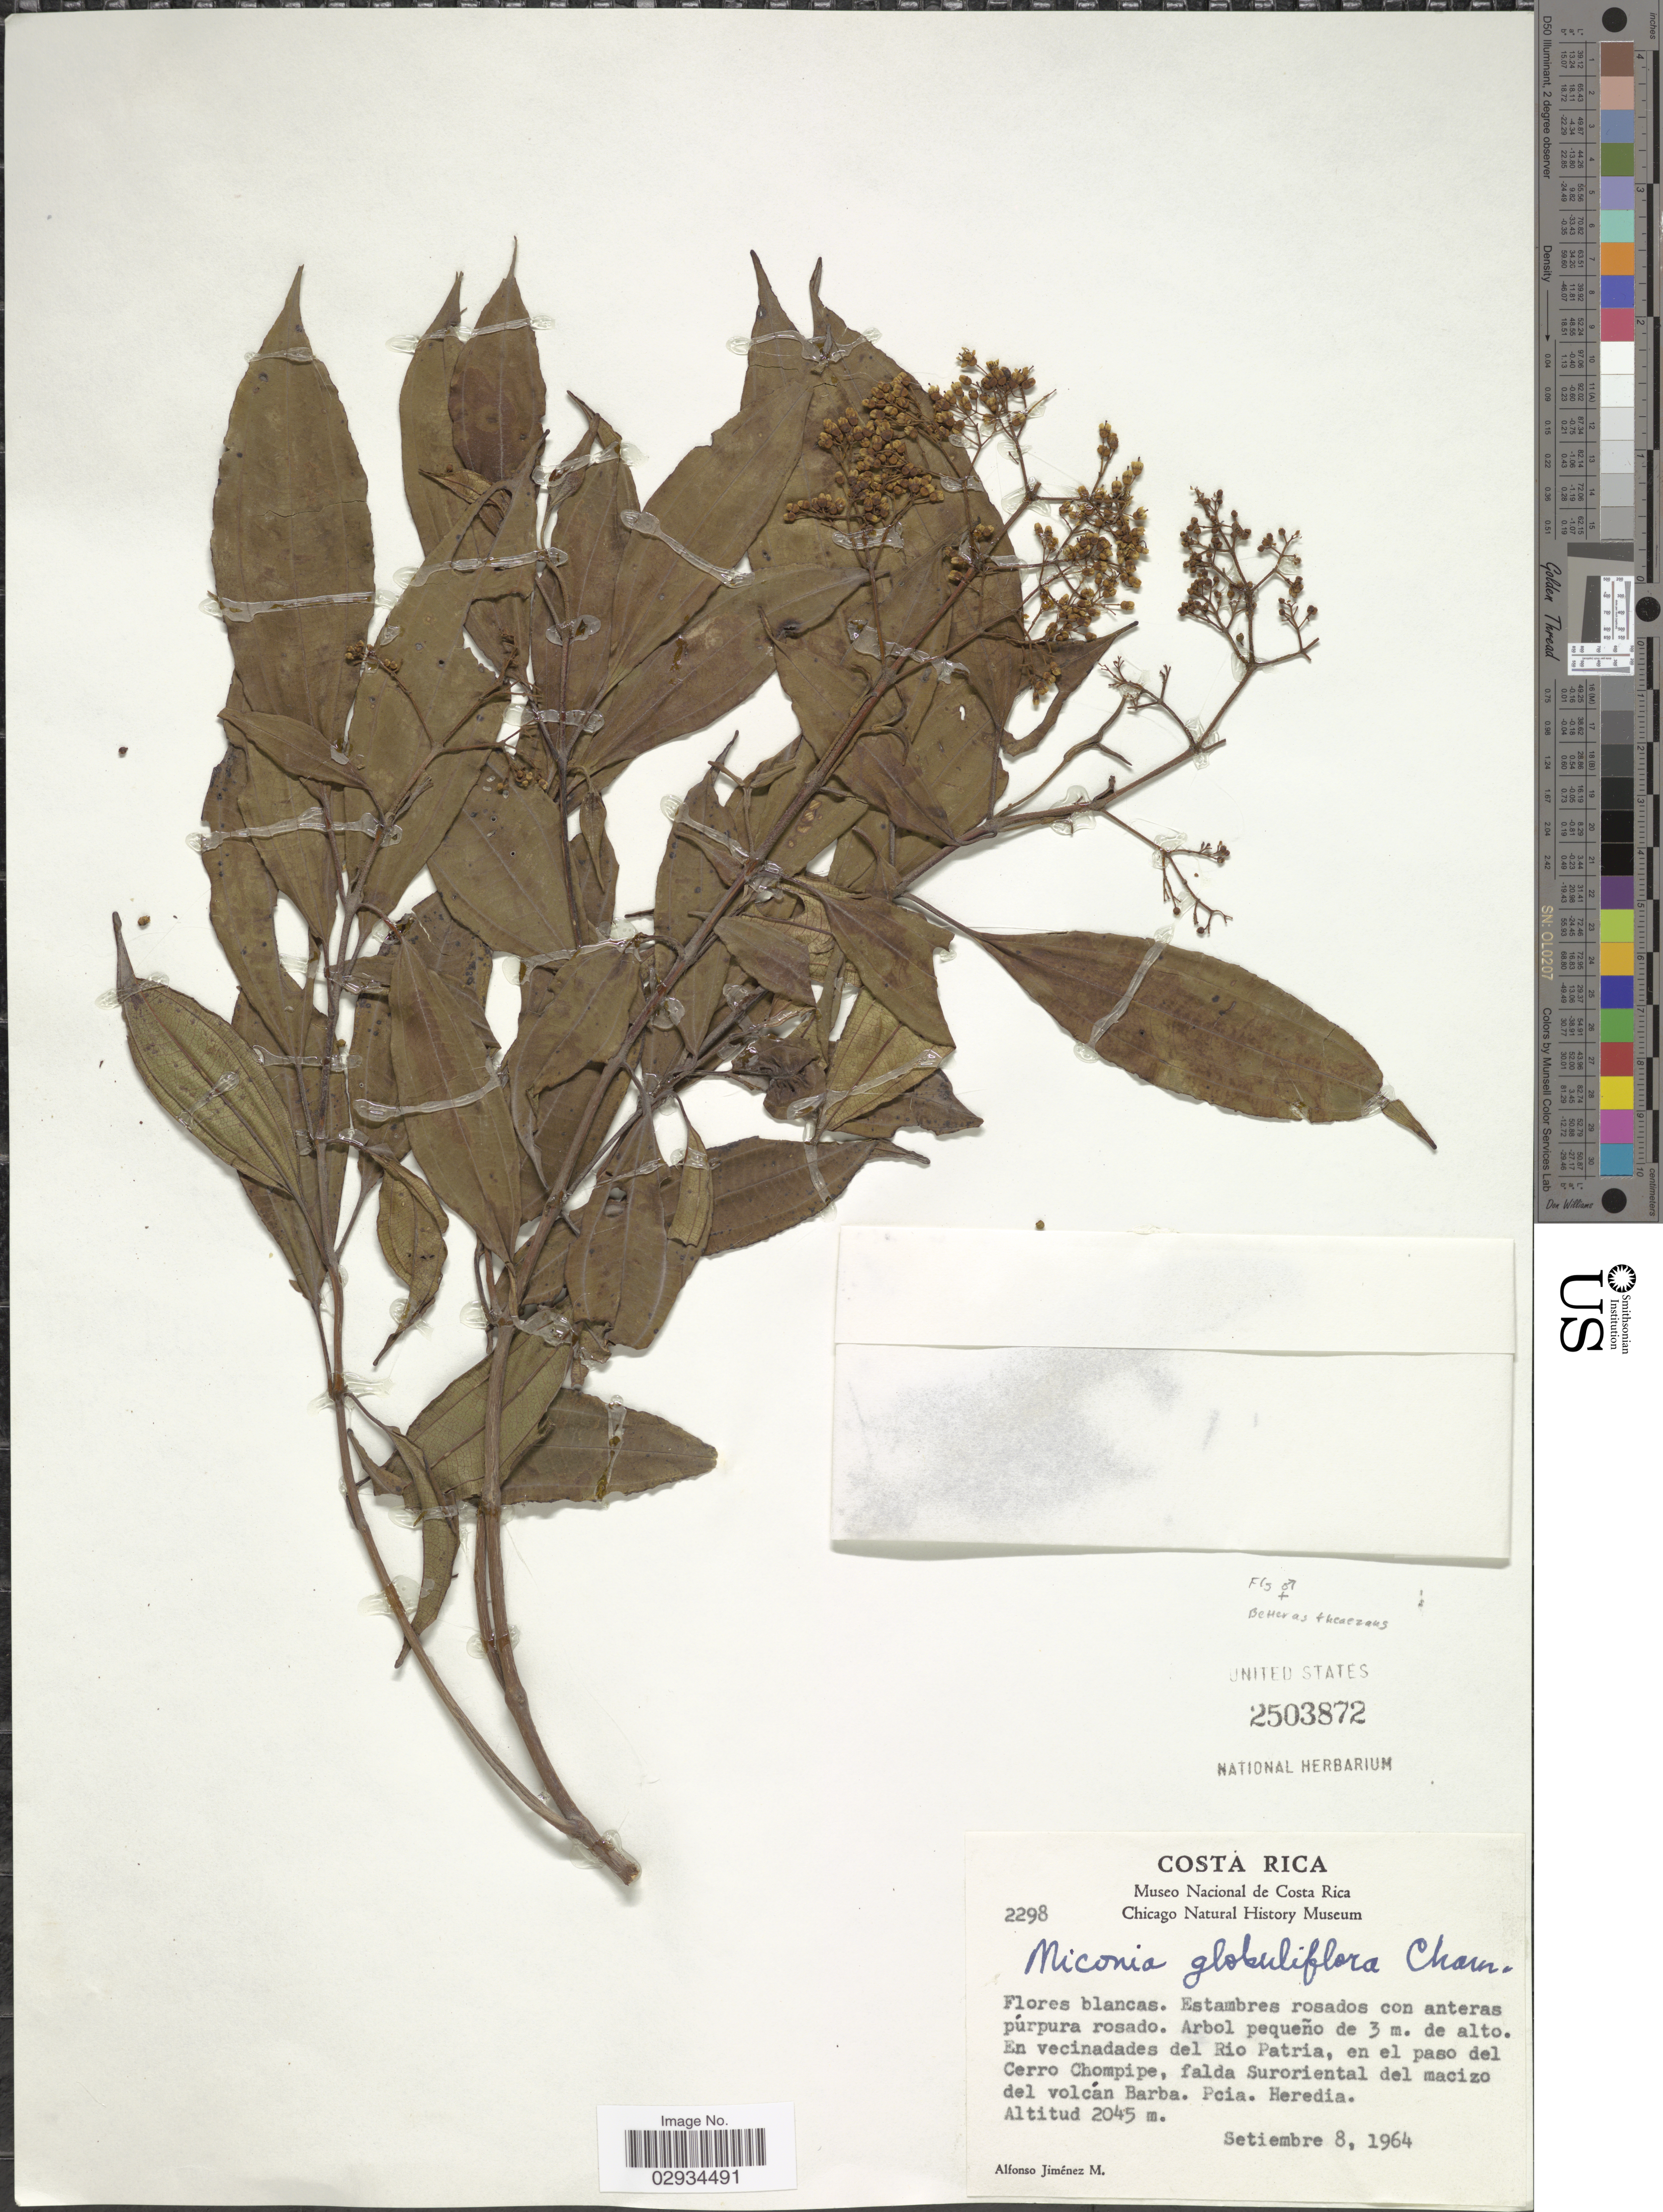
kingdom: Plantae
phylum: Tracheophyta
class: Magnoliopsida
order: Myrtales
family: Melastomataceae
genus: Miconia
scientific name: Miconia theizans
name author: (Bonpl.) Cogn.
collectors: A. Jimenez M.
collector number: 2298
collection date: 1964-09-08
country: Costa Rica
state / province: Heredia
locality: En vecinadades del Rio Patria, en el paso del Cerro Chompipe, falda Suroriental del macizo del volcán Barba. Pcia. Heredia.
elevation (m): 2045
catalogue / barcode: US 2503872